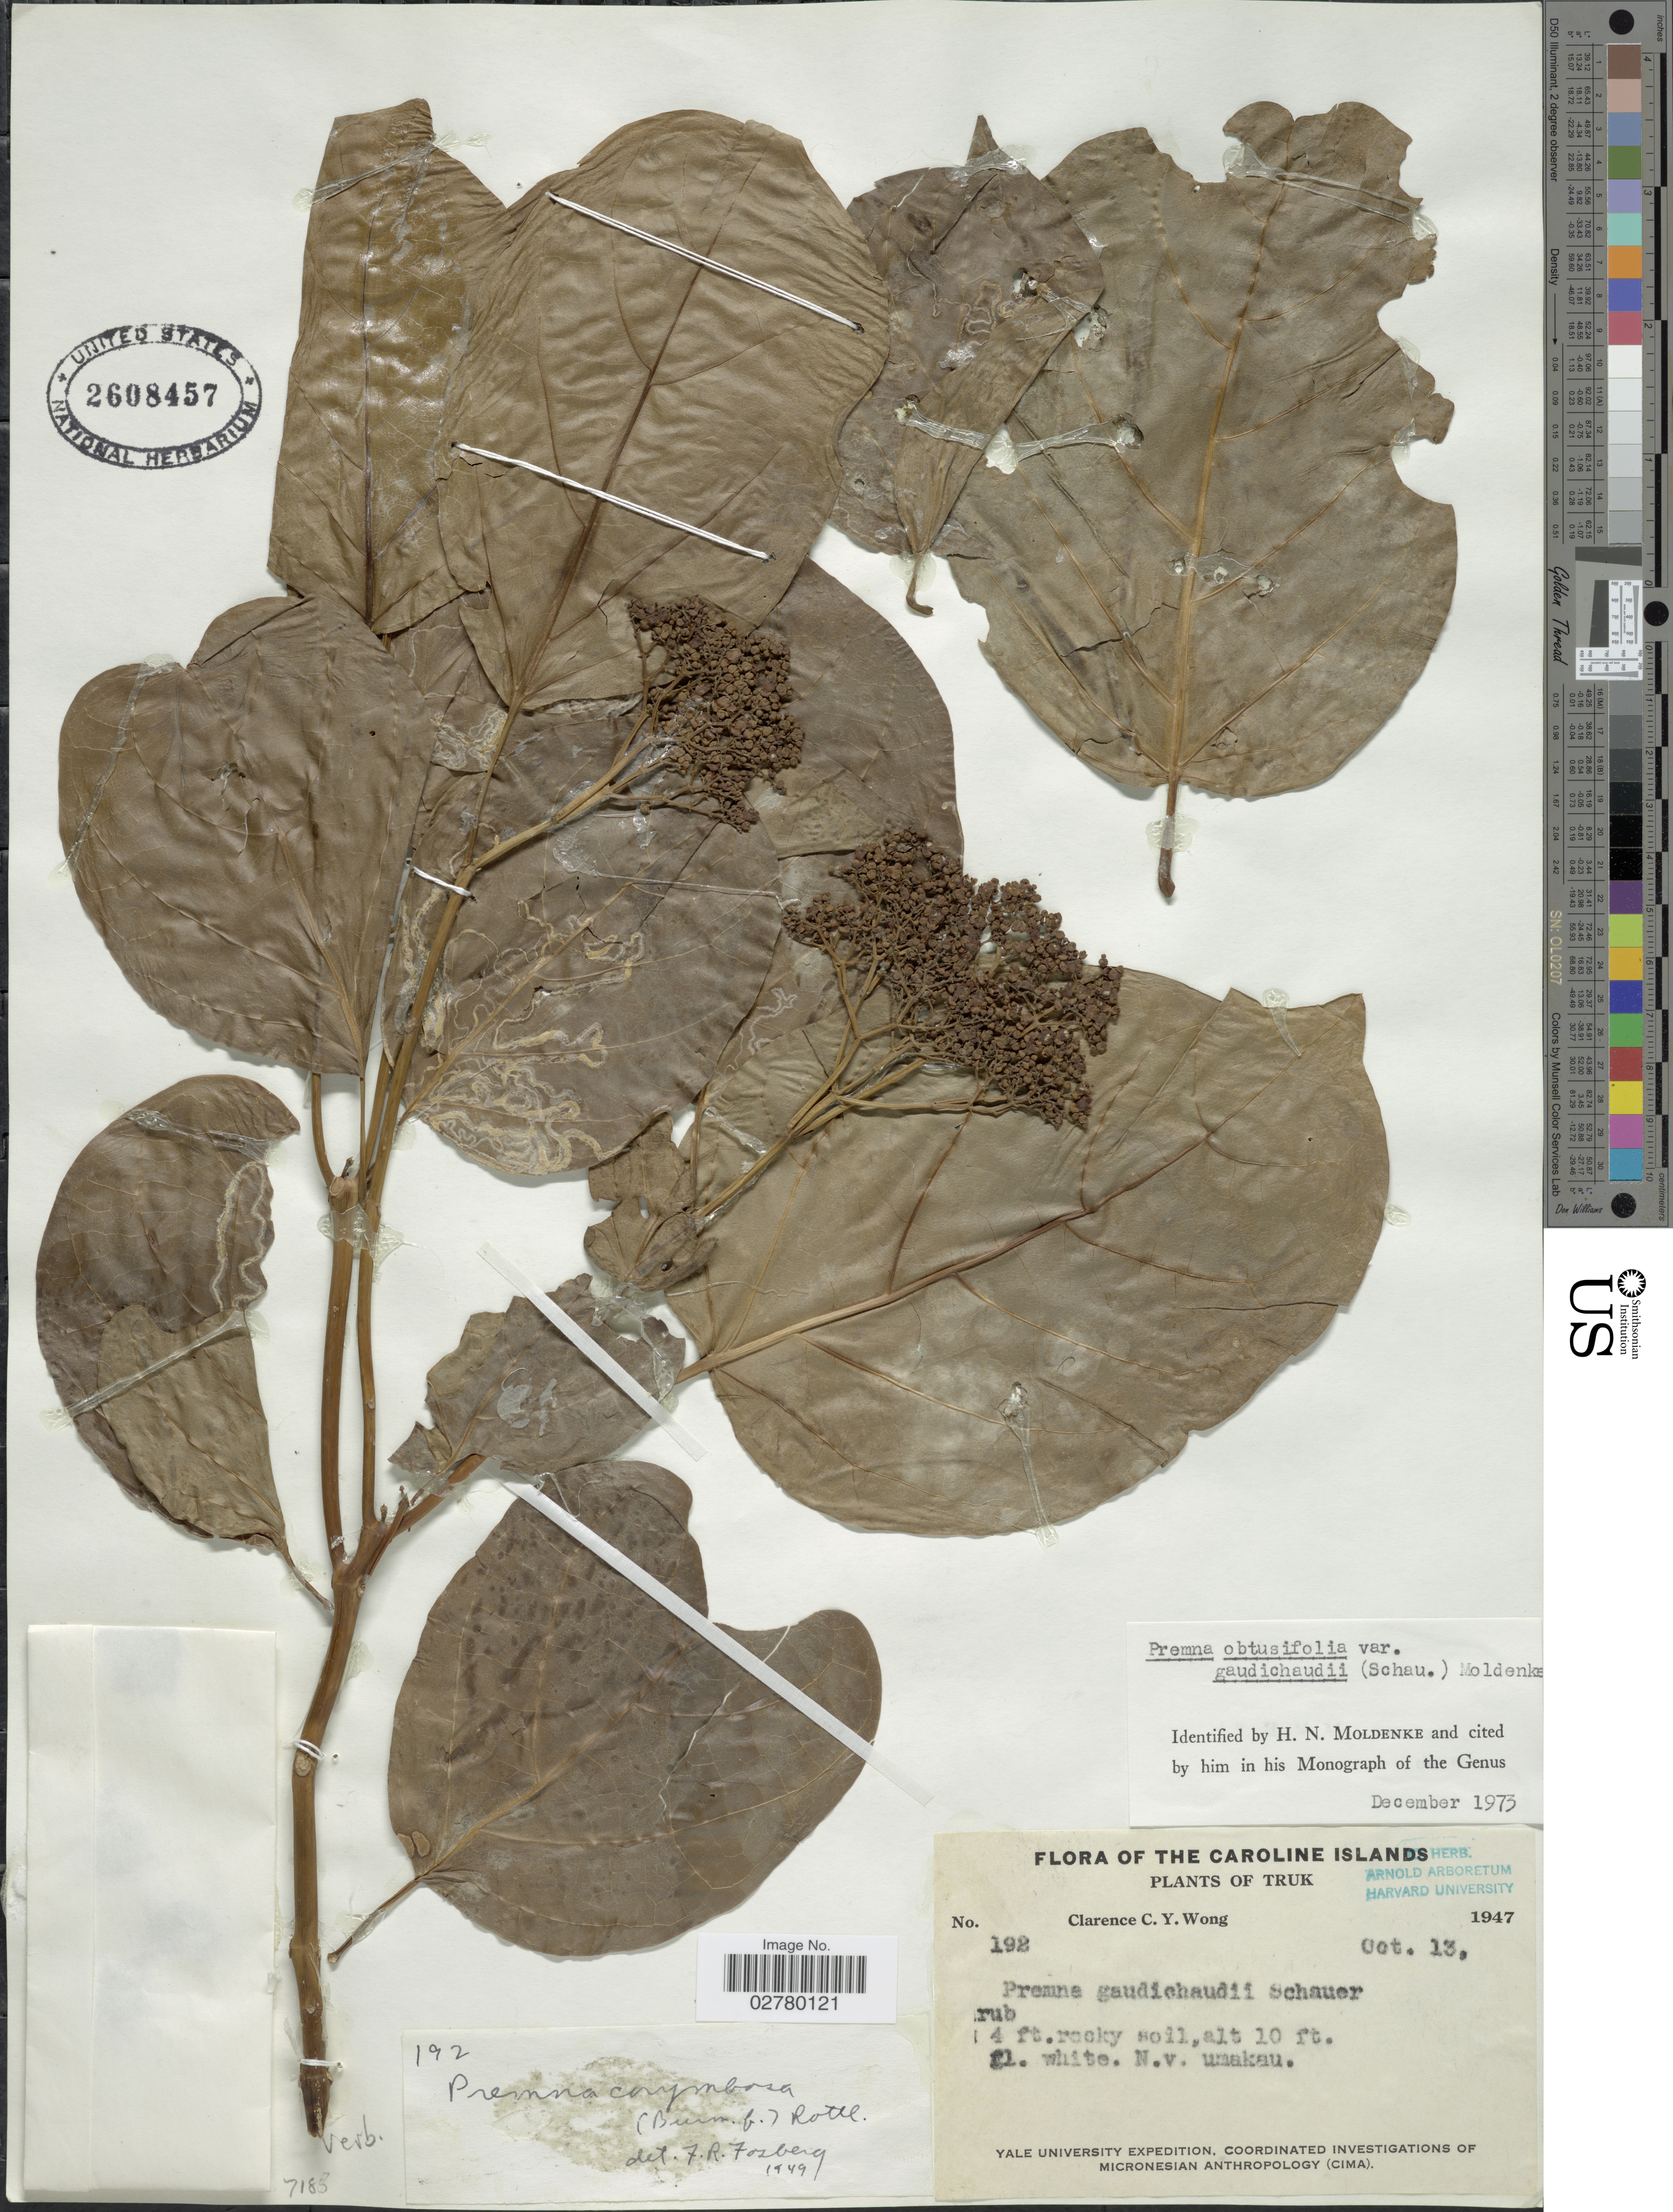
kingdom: Plantae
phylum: Tracheophyta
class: Magnoliopsida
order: Lamiales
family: Lamiaceae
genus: Premna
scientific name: Premna obtusifolia var. gaudichaudii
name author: (Schauer) Moldenke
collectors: C. Wong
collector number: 192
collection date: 1947-10-13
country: Micronesia, Federated States of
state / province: Truk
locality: Caroline Islands.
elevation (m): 3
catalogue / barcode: US 2608457